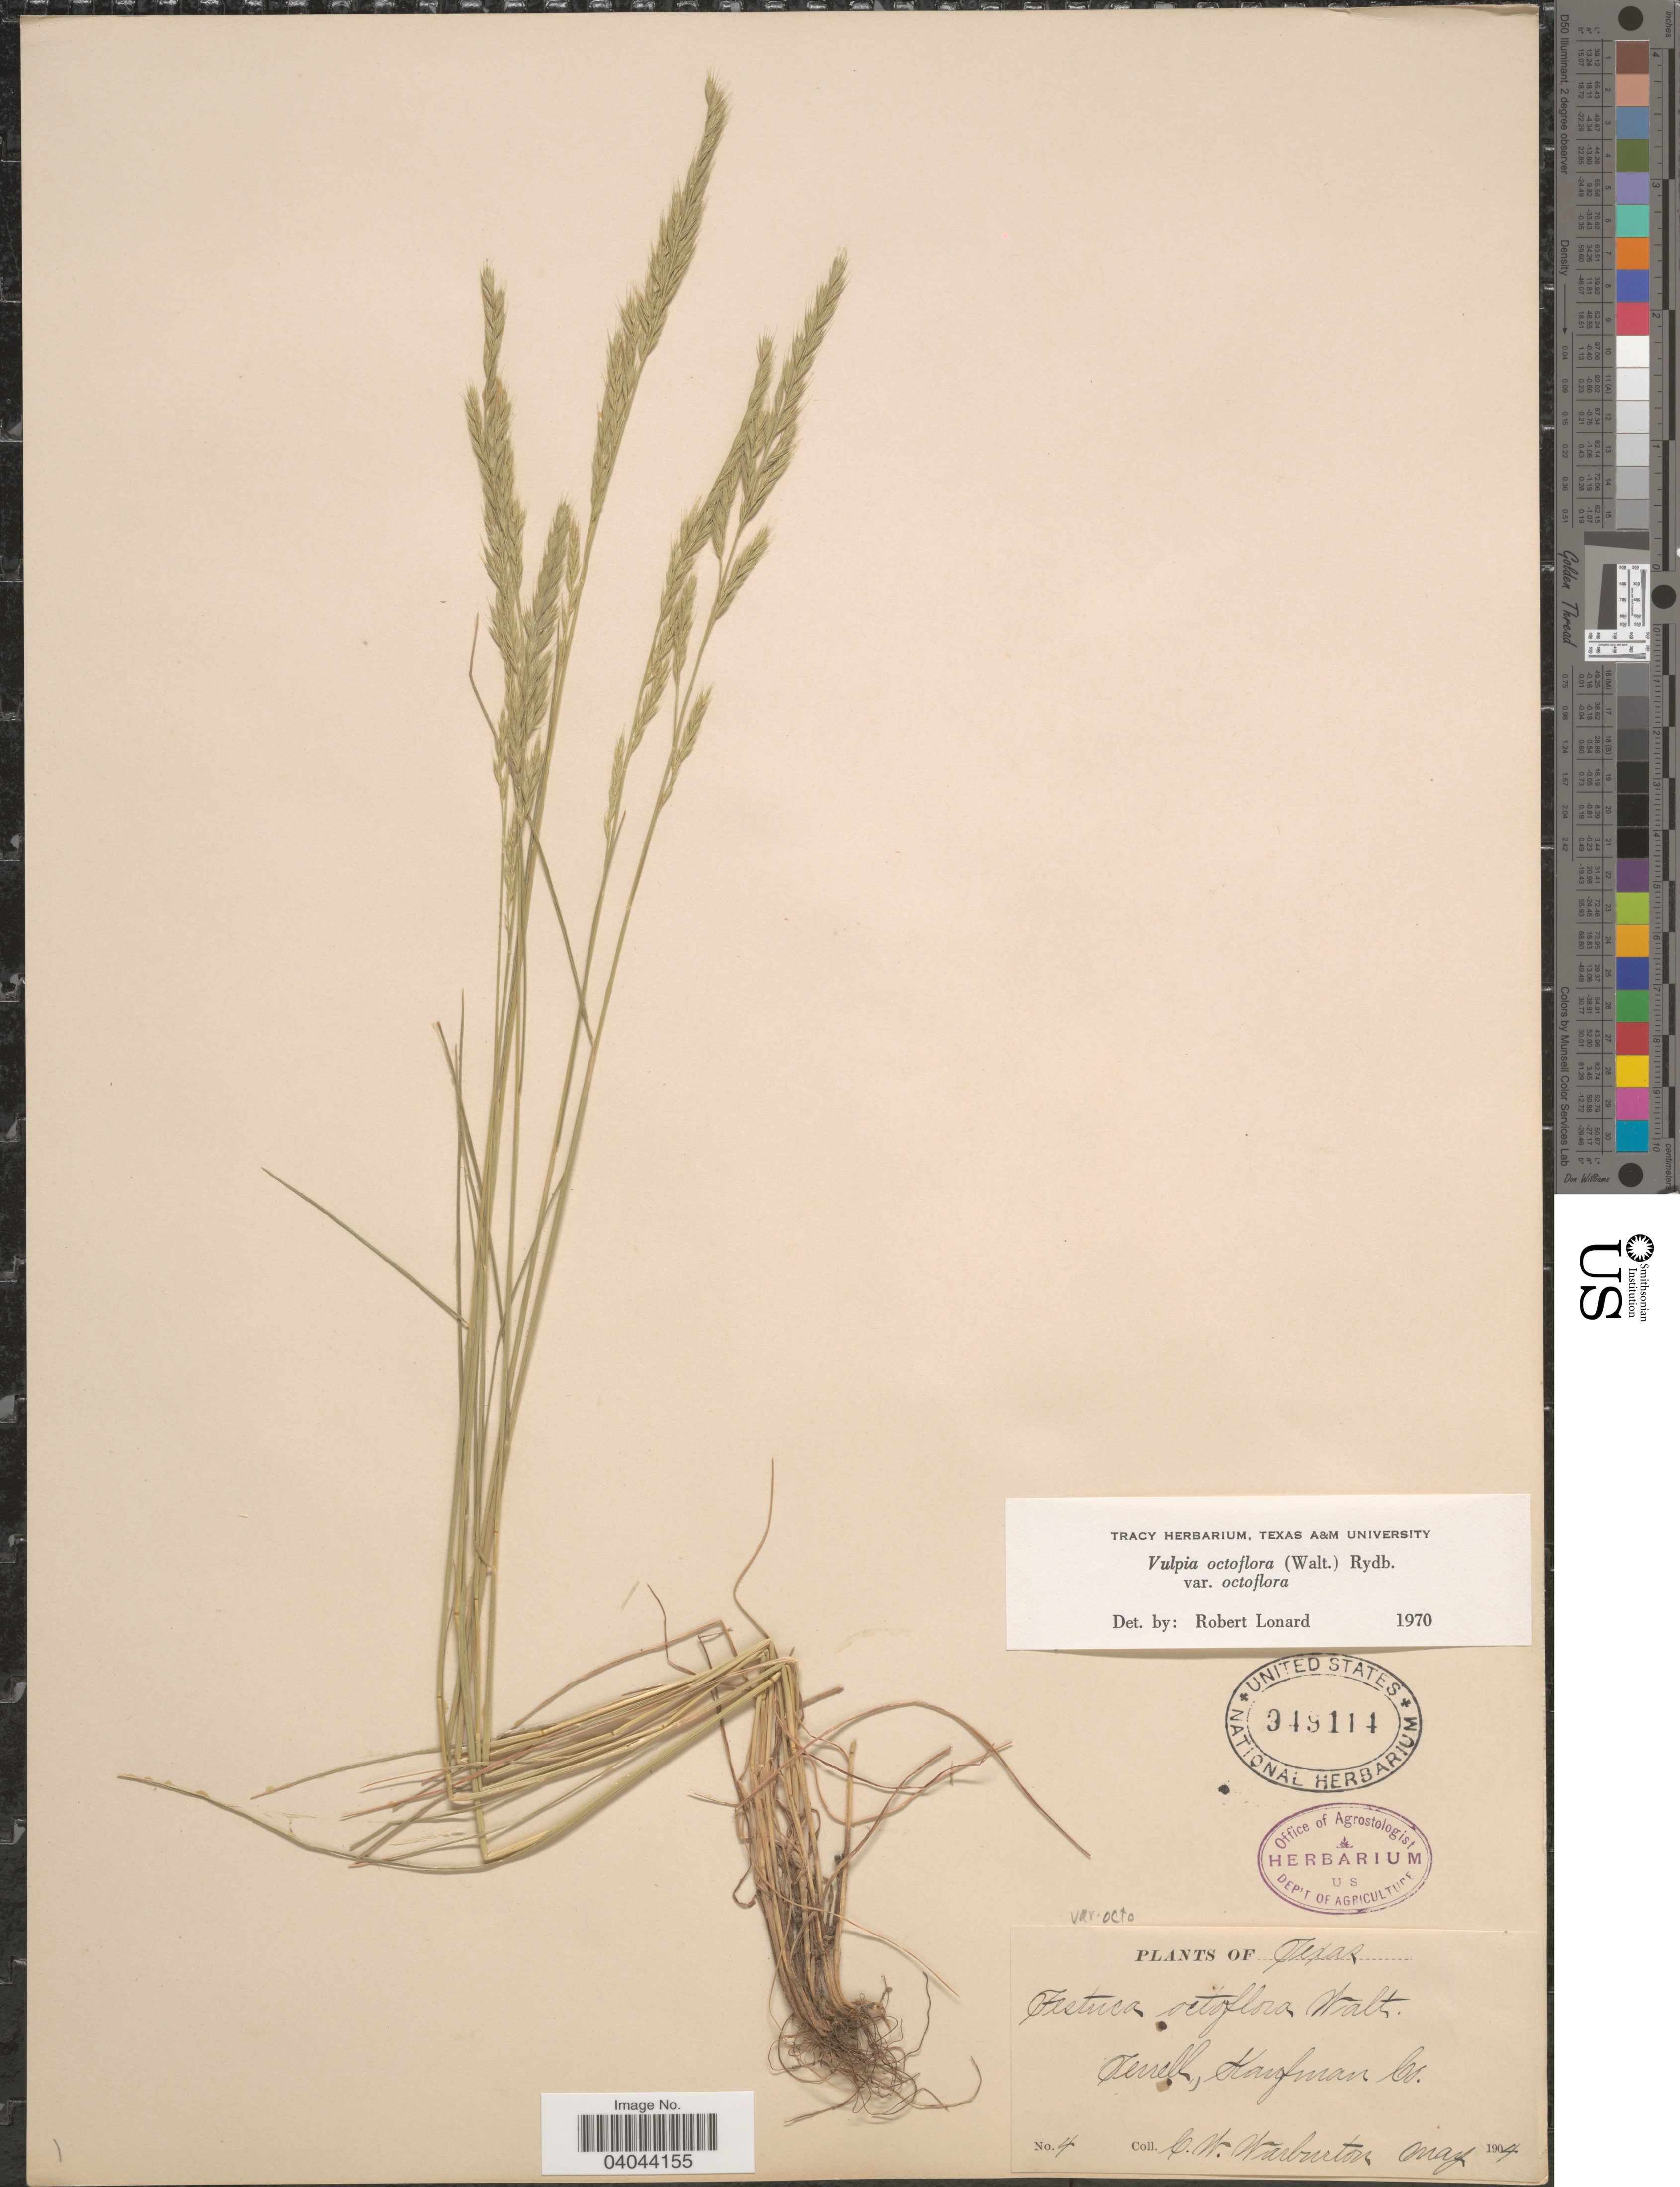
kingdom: Plantae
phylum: Tracheophyta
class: Liliopsida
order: Poales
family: Poaceae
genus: Festuca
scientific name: Festuca octoflora var. octoflora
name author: Walter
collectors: C. Warburton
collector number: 4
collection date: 1904-05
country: United States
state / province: Texas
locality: Terrell, Kaufman Co.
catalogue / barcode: US 949114